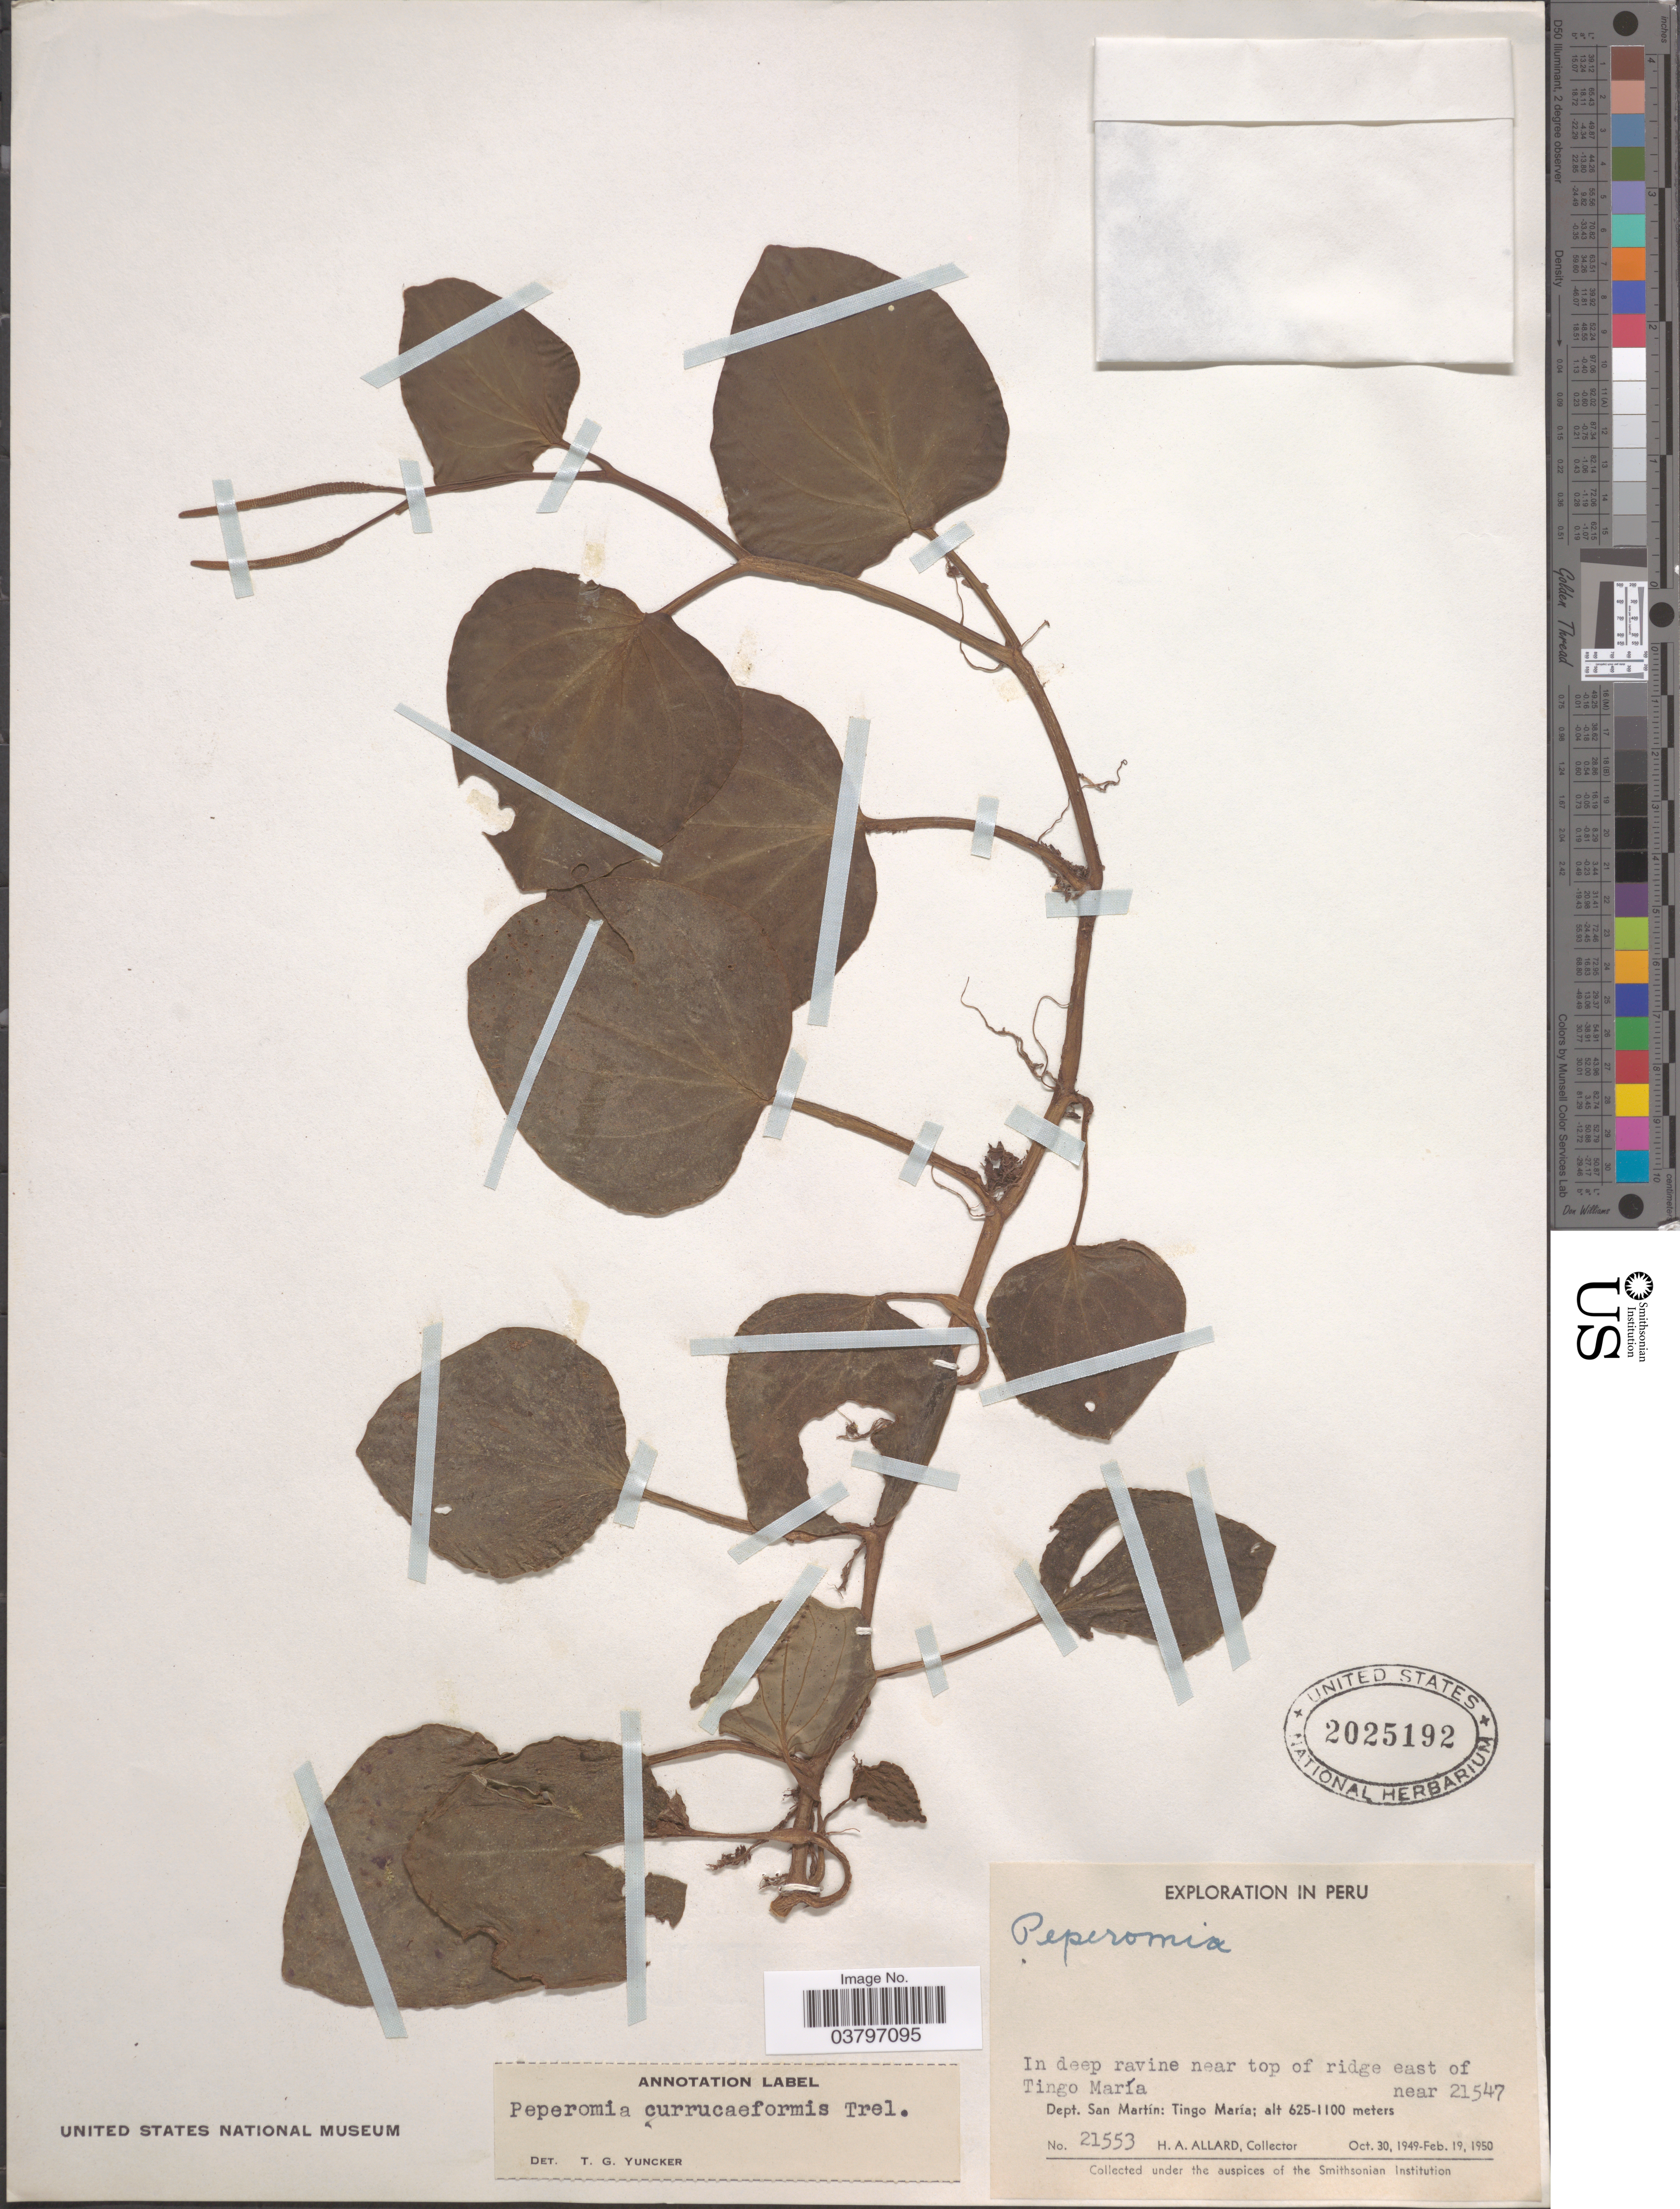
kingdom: Plantae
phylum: Tracheophyta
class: Magnoliopsida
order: Piperales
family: Piperaceae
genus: Peperomia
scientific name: Peperomia currucaeformis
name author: Trel. in J.F. Macbr.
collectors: H. A. Allard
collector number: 21553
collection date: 1949-10-30/1950-02-19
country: Peru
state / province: San Martín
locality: In deep ravine near top of ridge east of Tingo María near 21547. Dept. San Martín: Tingo María.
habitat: in deep ravine near top of ridge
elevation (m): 625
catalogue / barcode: US 2025192